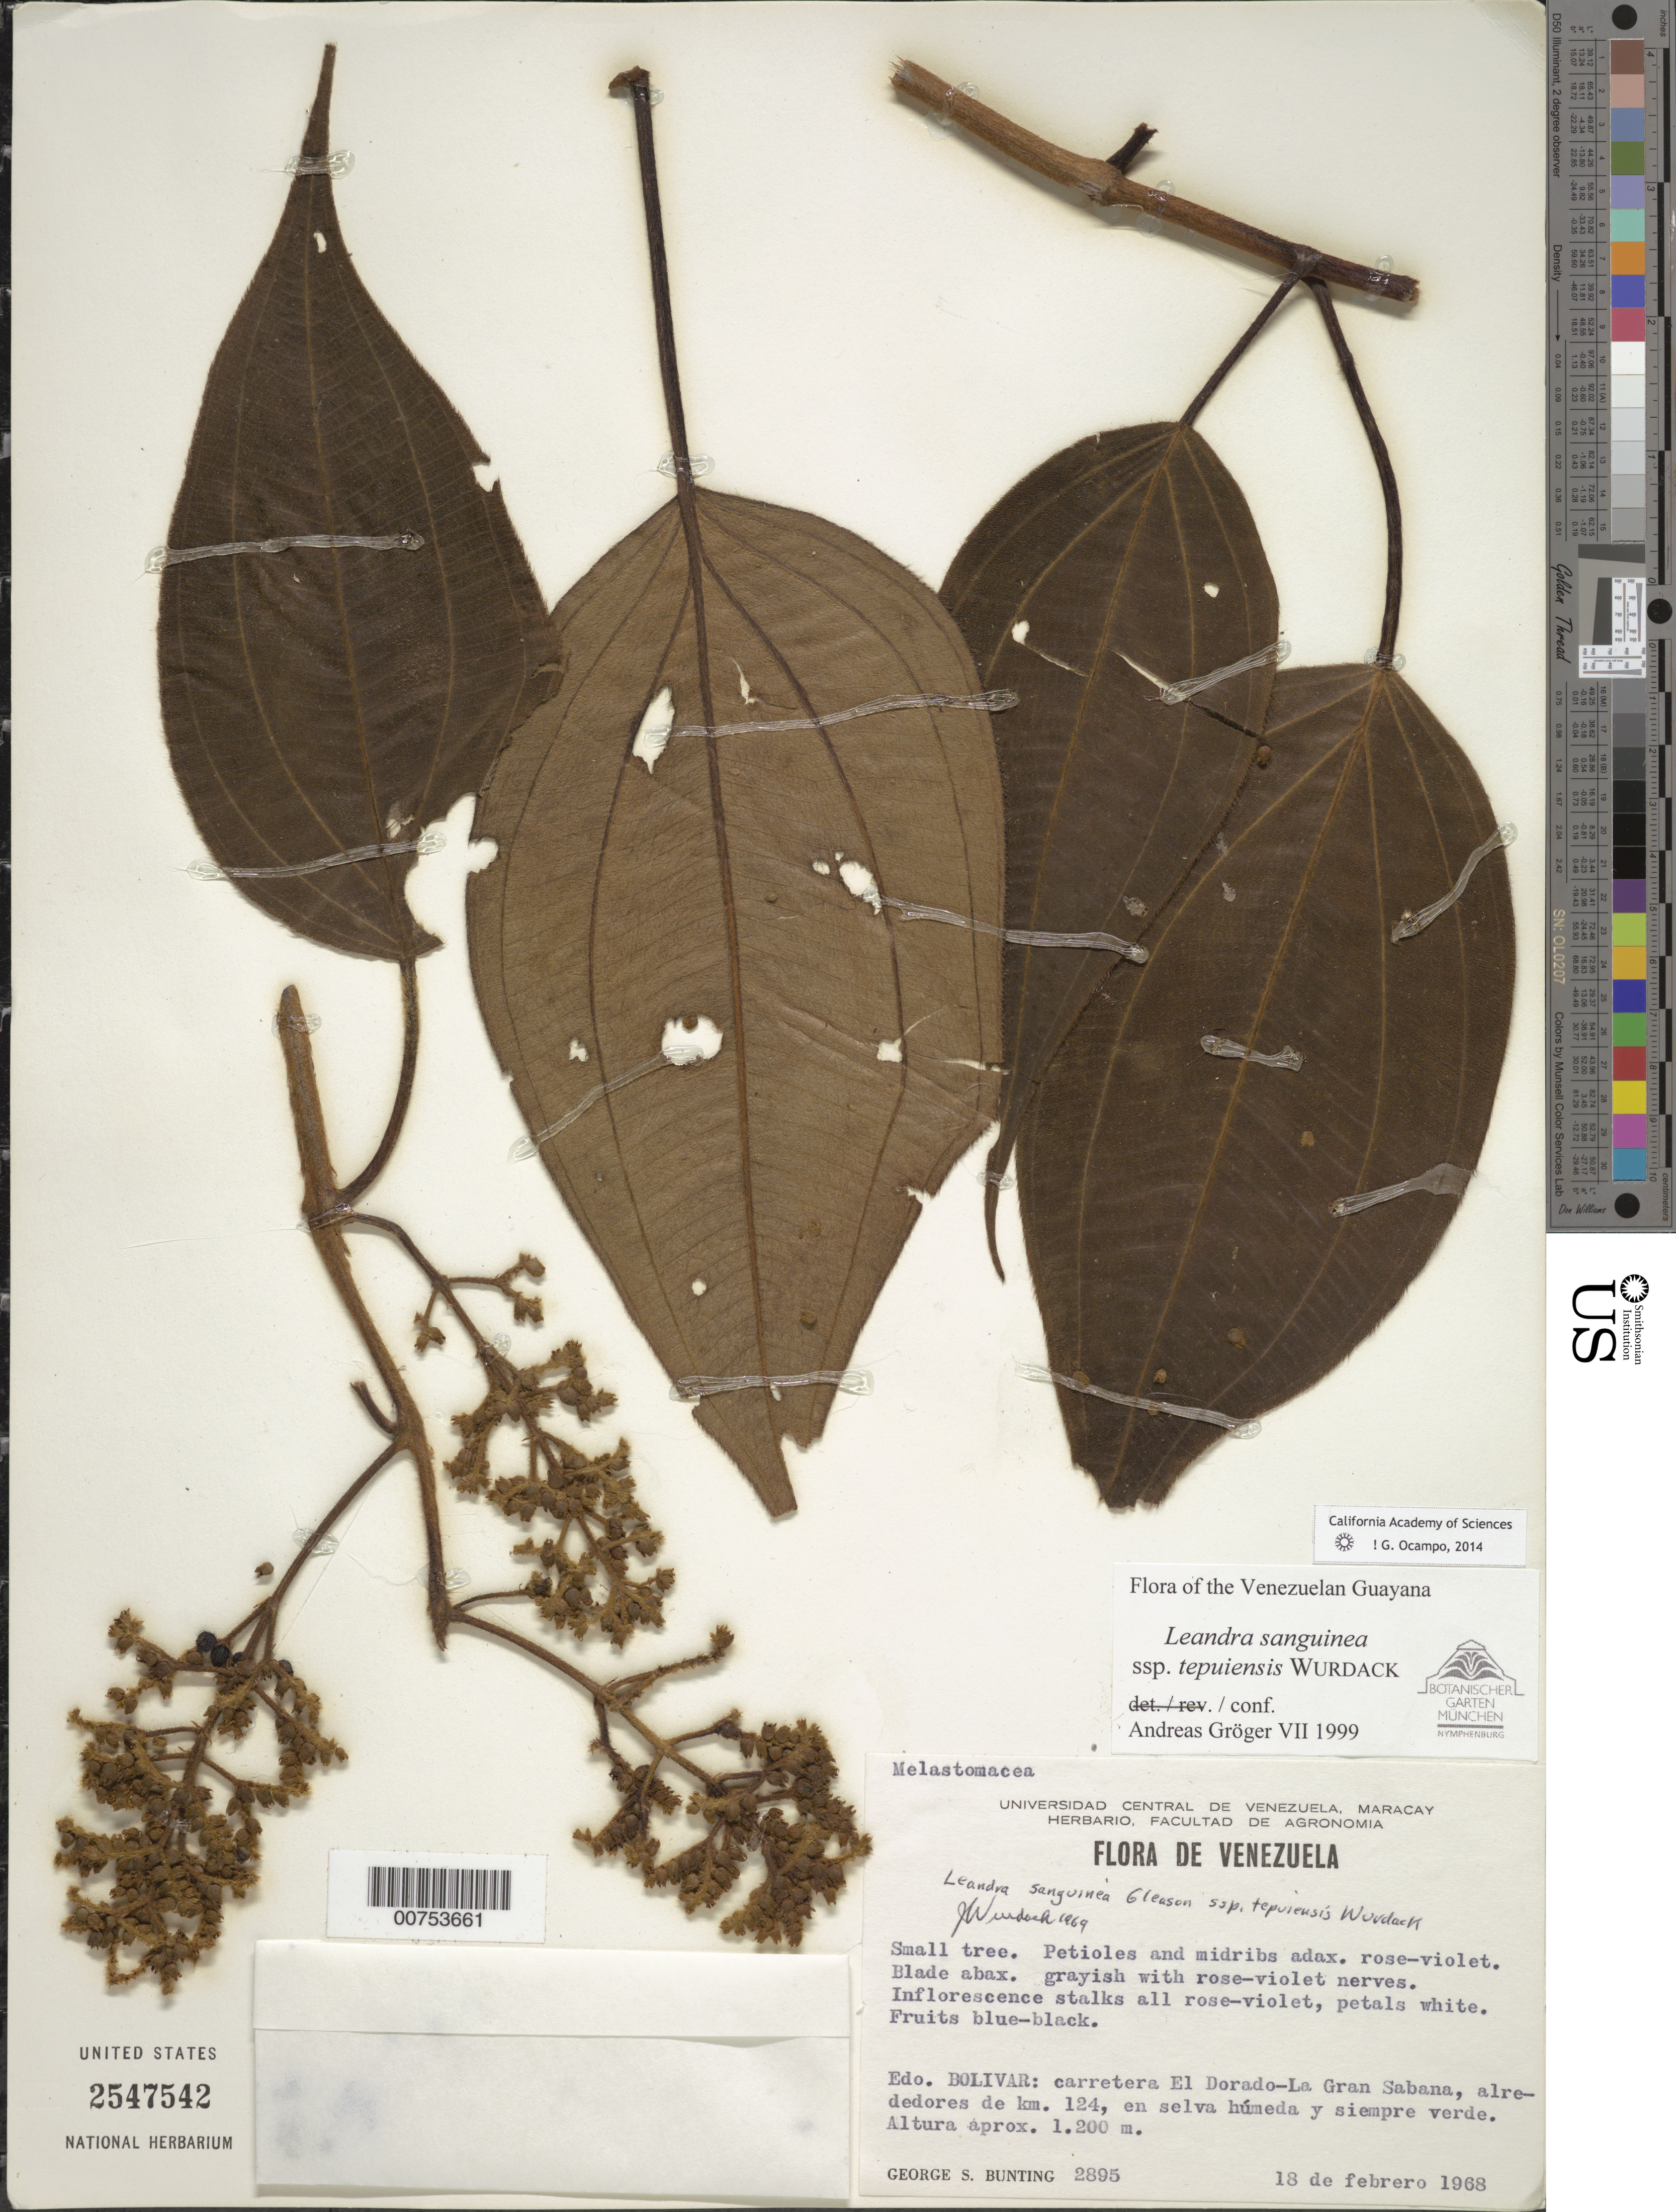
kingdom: Plantae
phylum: Tracheophyta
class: Magnoliopsida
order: Myrtales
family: Melastomataceae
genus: Leandra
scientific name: Leandra sanguinea subsp. tepuiensis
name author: Wurdack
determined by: Gröger, A.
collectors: G. S. Bunting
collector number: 2895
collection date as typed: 18-Feb-68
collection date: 1968-02-18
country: Venezuela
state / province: Bolívar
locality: El Dorado-La Gran Sabana road, km 124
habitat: Selva húmeda y siempre verde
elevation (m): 1200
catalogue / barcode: US 2547542